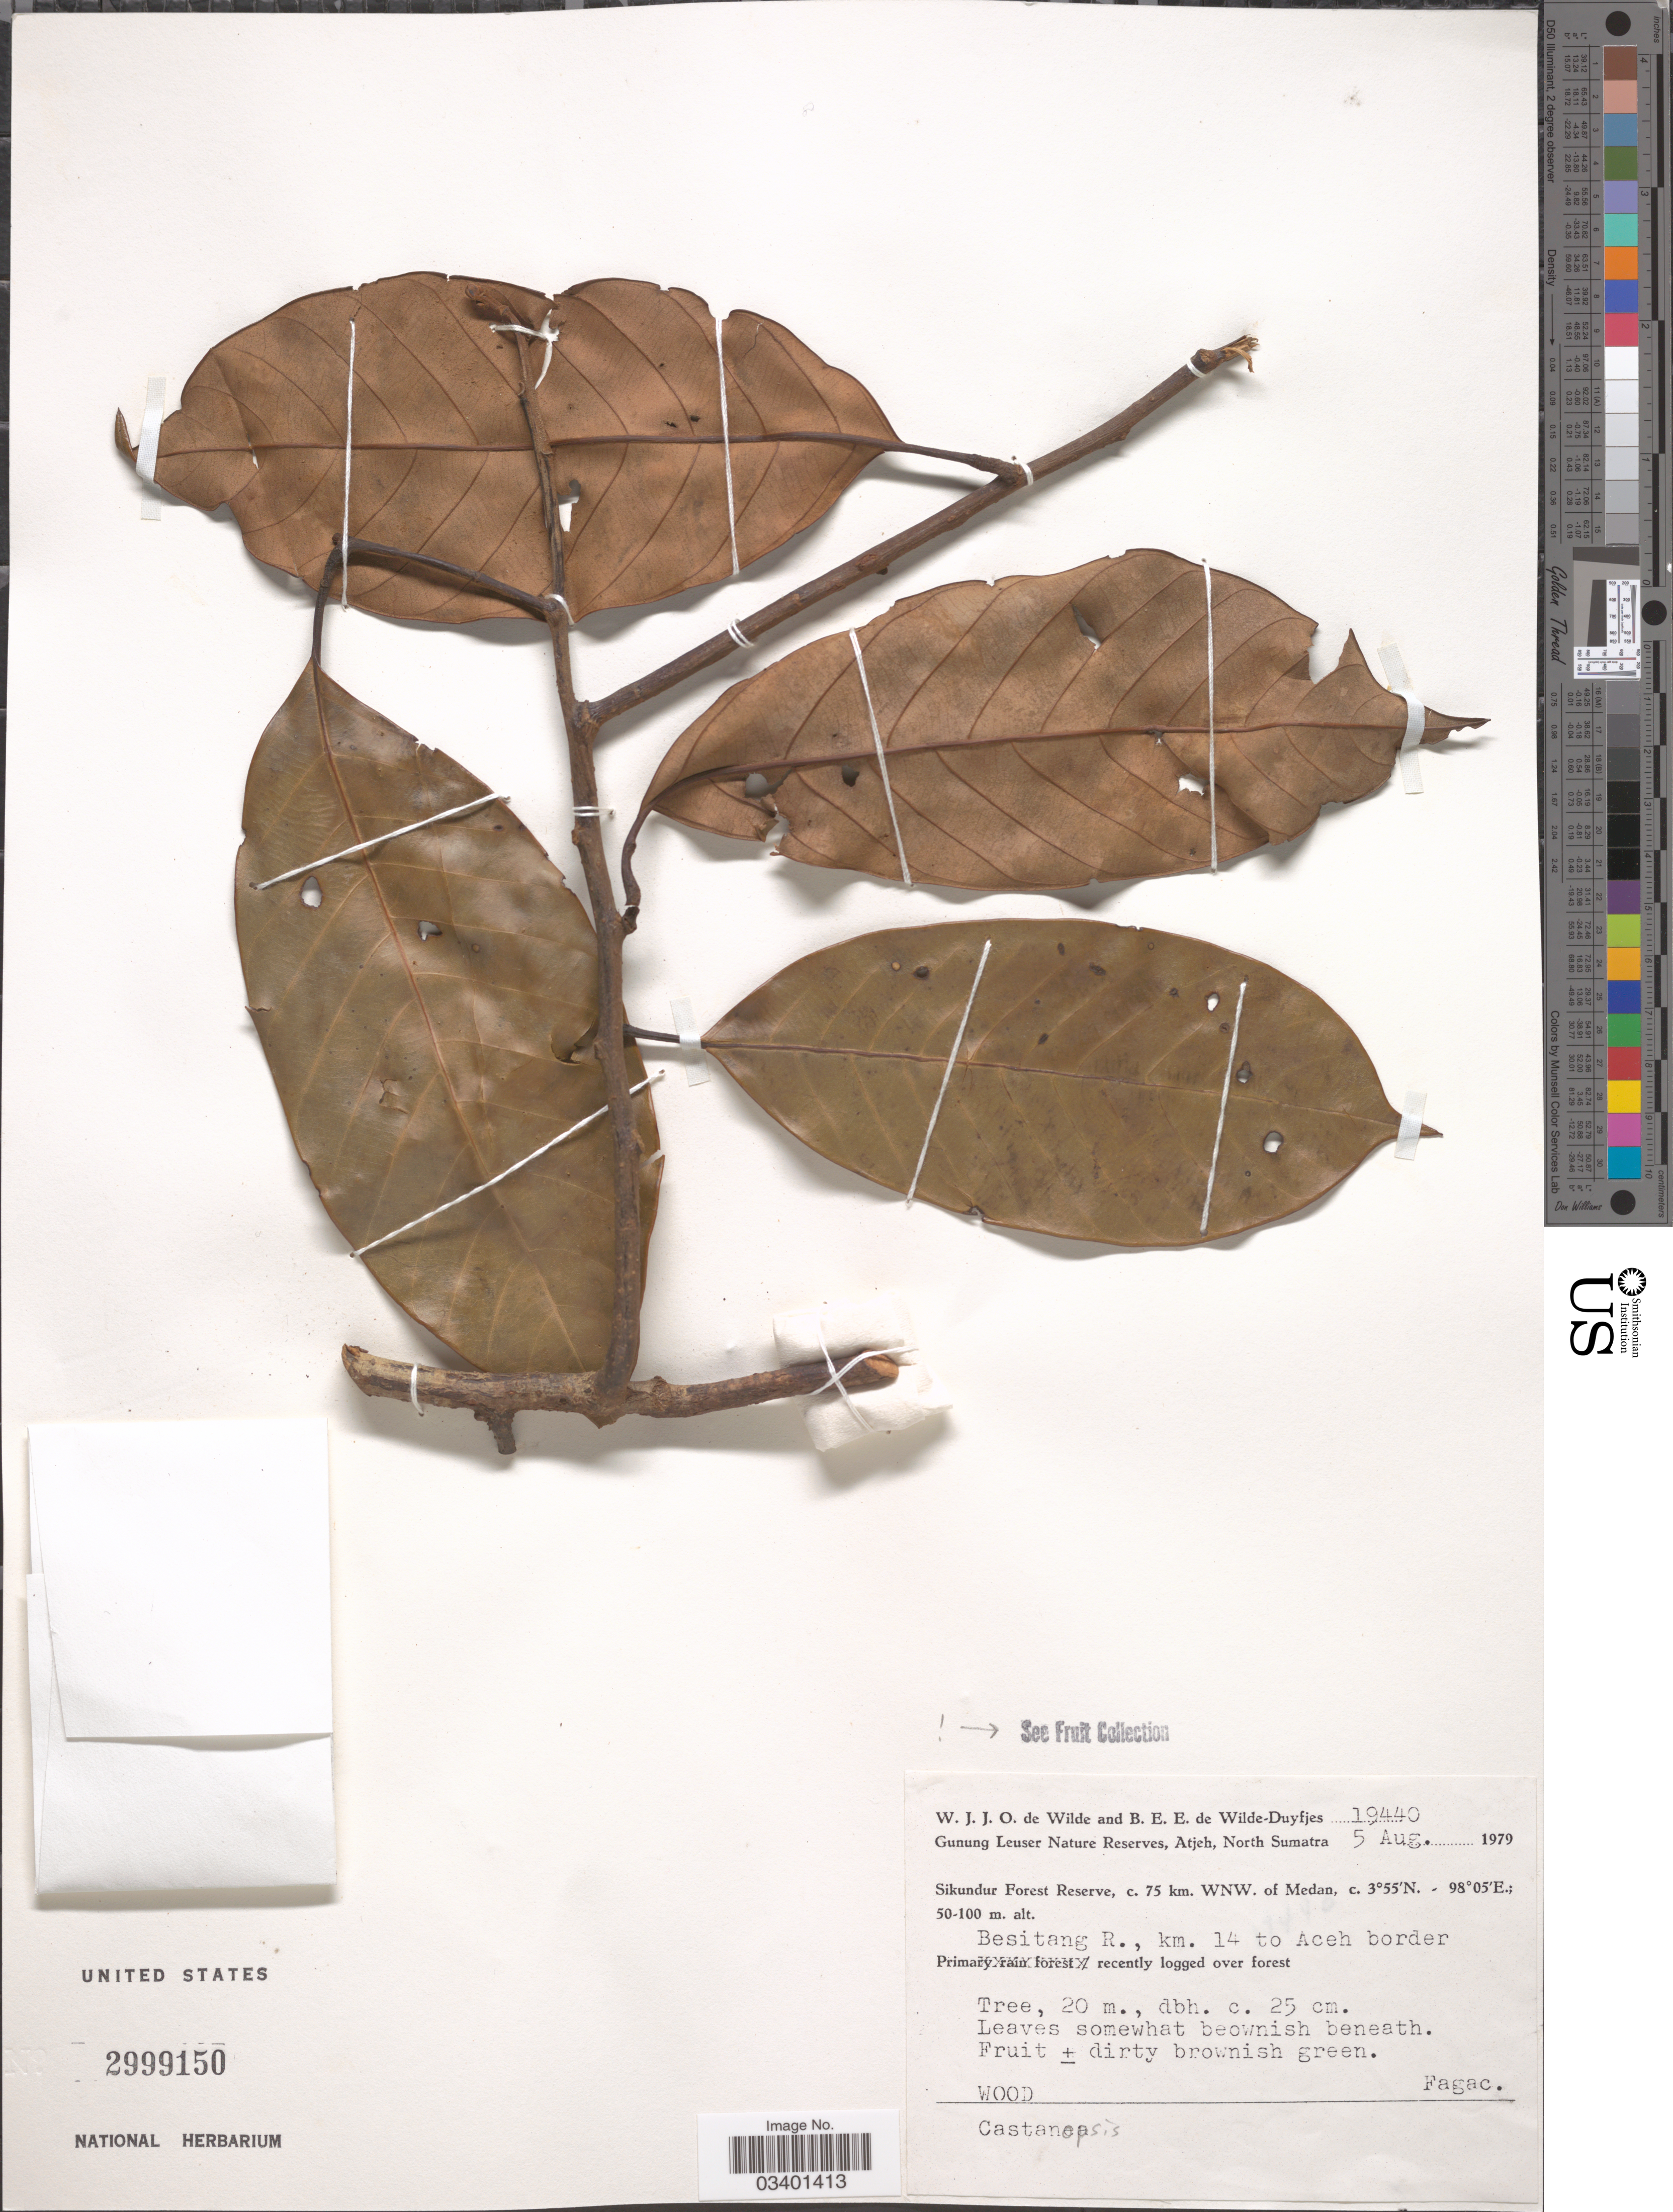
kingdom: Plantae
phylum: Tracheophyta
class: Magnoliopsida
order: Fagales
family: Fagaceae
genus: Castanopsis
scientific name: Castanopsis sp.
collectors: W. J. de Wilde & B. E. de Wilde-Duyfjes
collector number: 19440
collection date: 1979-08-05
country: Indonesia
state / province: Sumatra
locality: Gunung Leuser Nature Reserves, Atjeh, North Sumatra. Sikundur Forest Reserve, c. 75 km. WNW. of Medan. Besitang R., km. 14 to Aceh border.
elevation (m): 50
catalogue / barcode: US 2999150